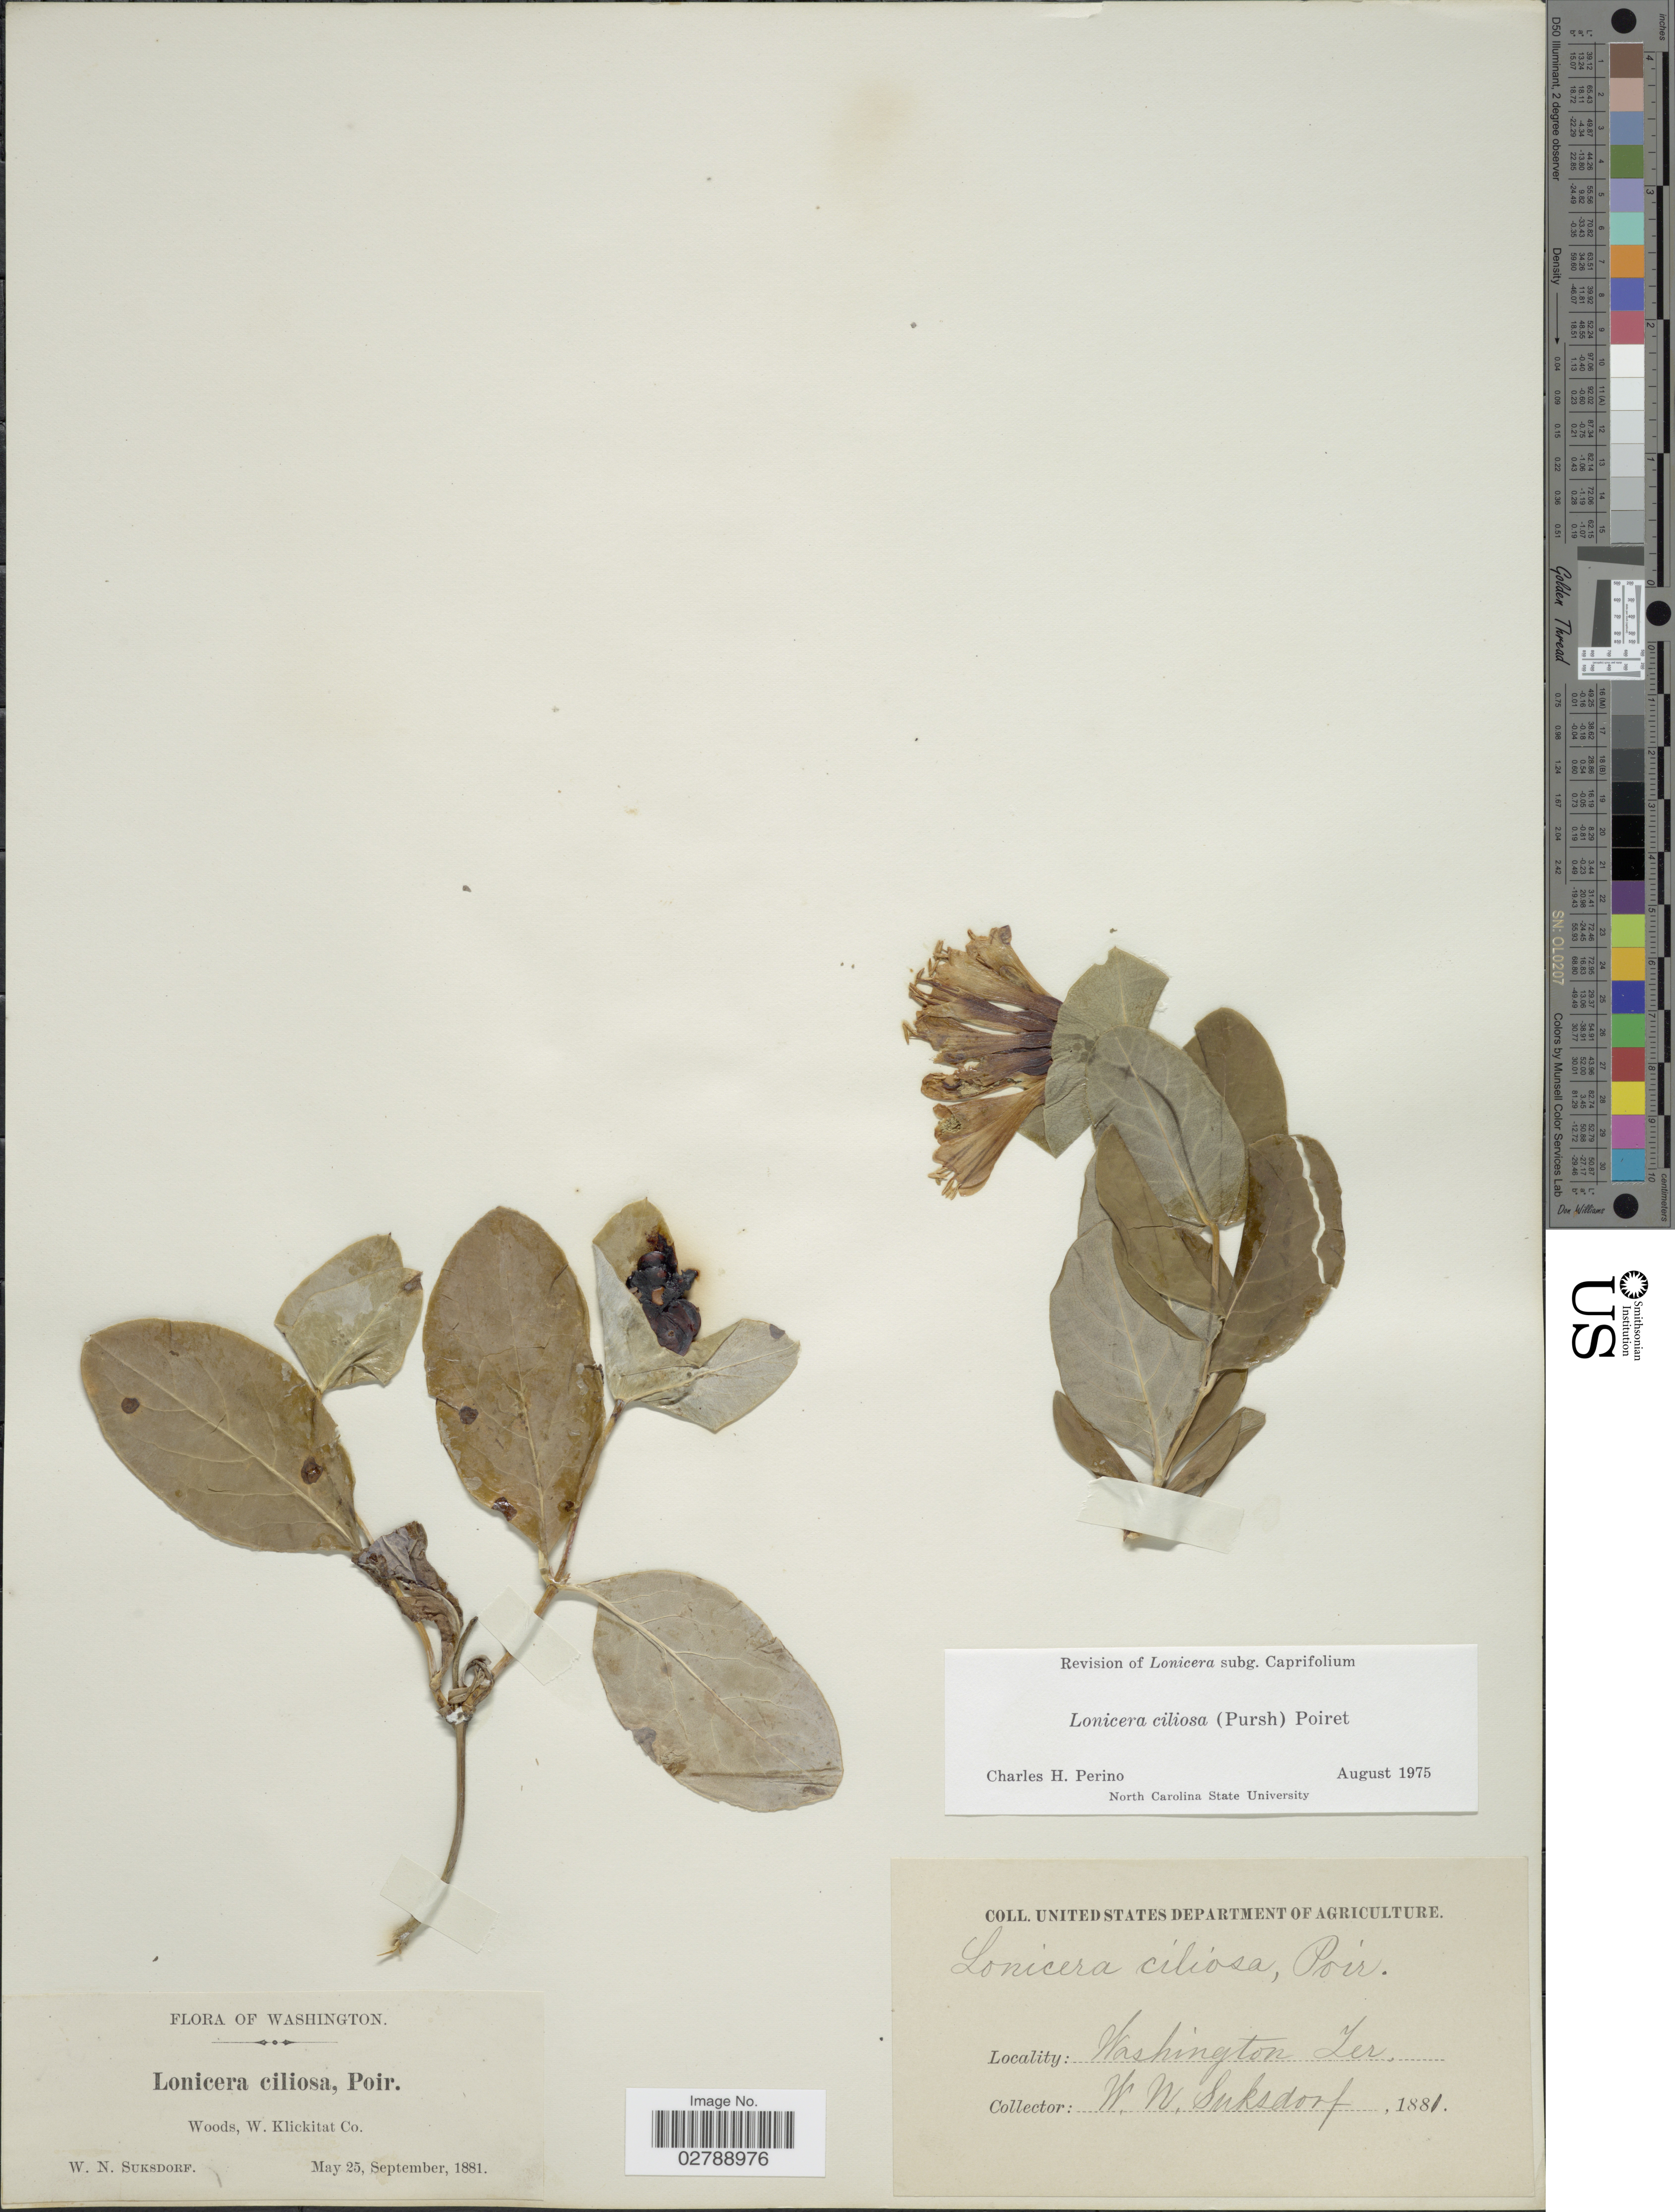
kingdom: Plantae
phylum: Tracheophyta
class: Magnoliopsida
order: Dipsacales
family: Caprifoliaceae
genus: Lonicera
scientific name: Lonicera ciliosa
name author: Poir.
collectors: W. N. Suksdorf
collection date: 1881-05-25/1881-09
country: United States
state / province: Washington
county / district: Klickitat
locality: Woods, W. Klickitat Co.